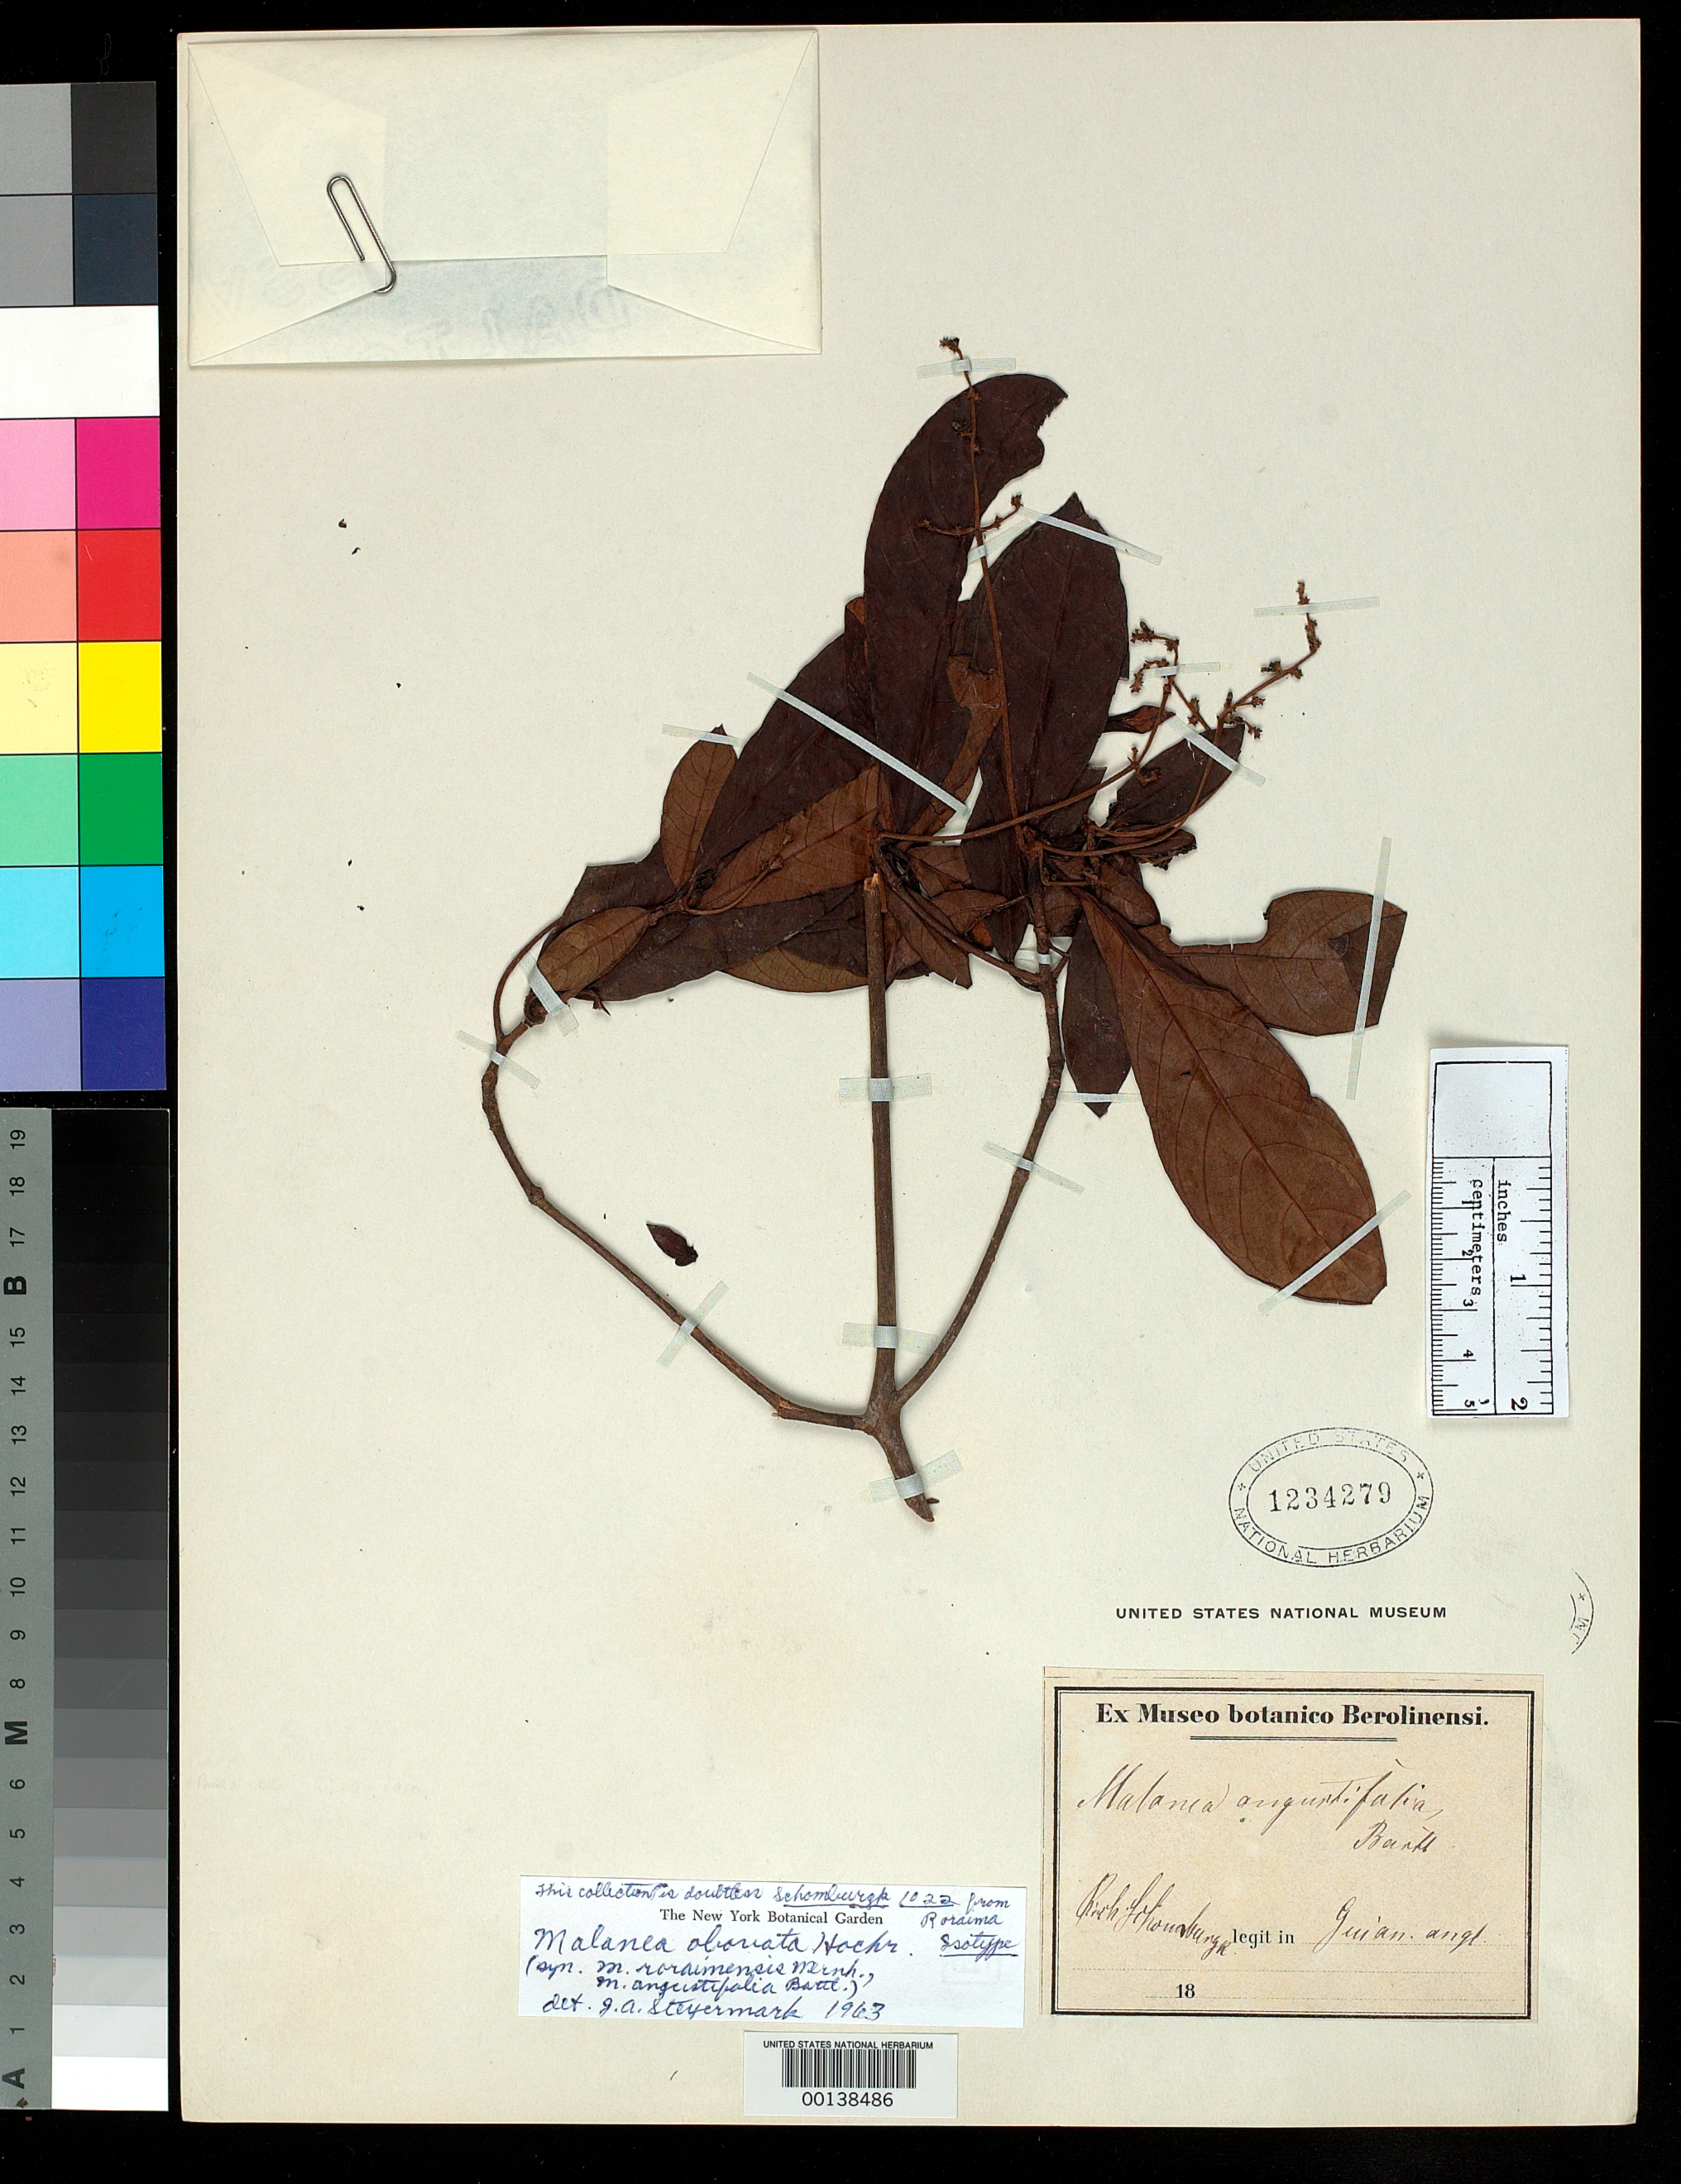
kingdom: Plantae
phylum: Tracheophyta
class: Magnoliopsida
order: Gentianales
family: Rubiaceae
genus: Malanea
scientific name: Malanea obovata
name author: Hochr.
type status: Isotype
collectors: M. R. Schomburgk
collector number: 1022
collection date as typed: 18--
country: Guyana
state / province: Cuyuni-Mazaruni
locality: Mt. Roraima.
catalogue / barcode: US 1234279